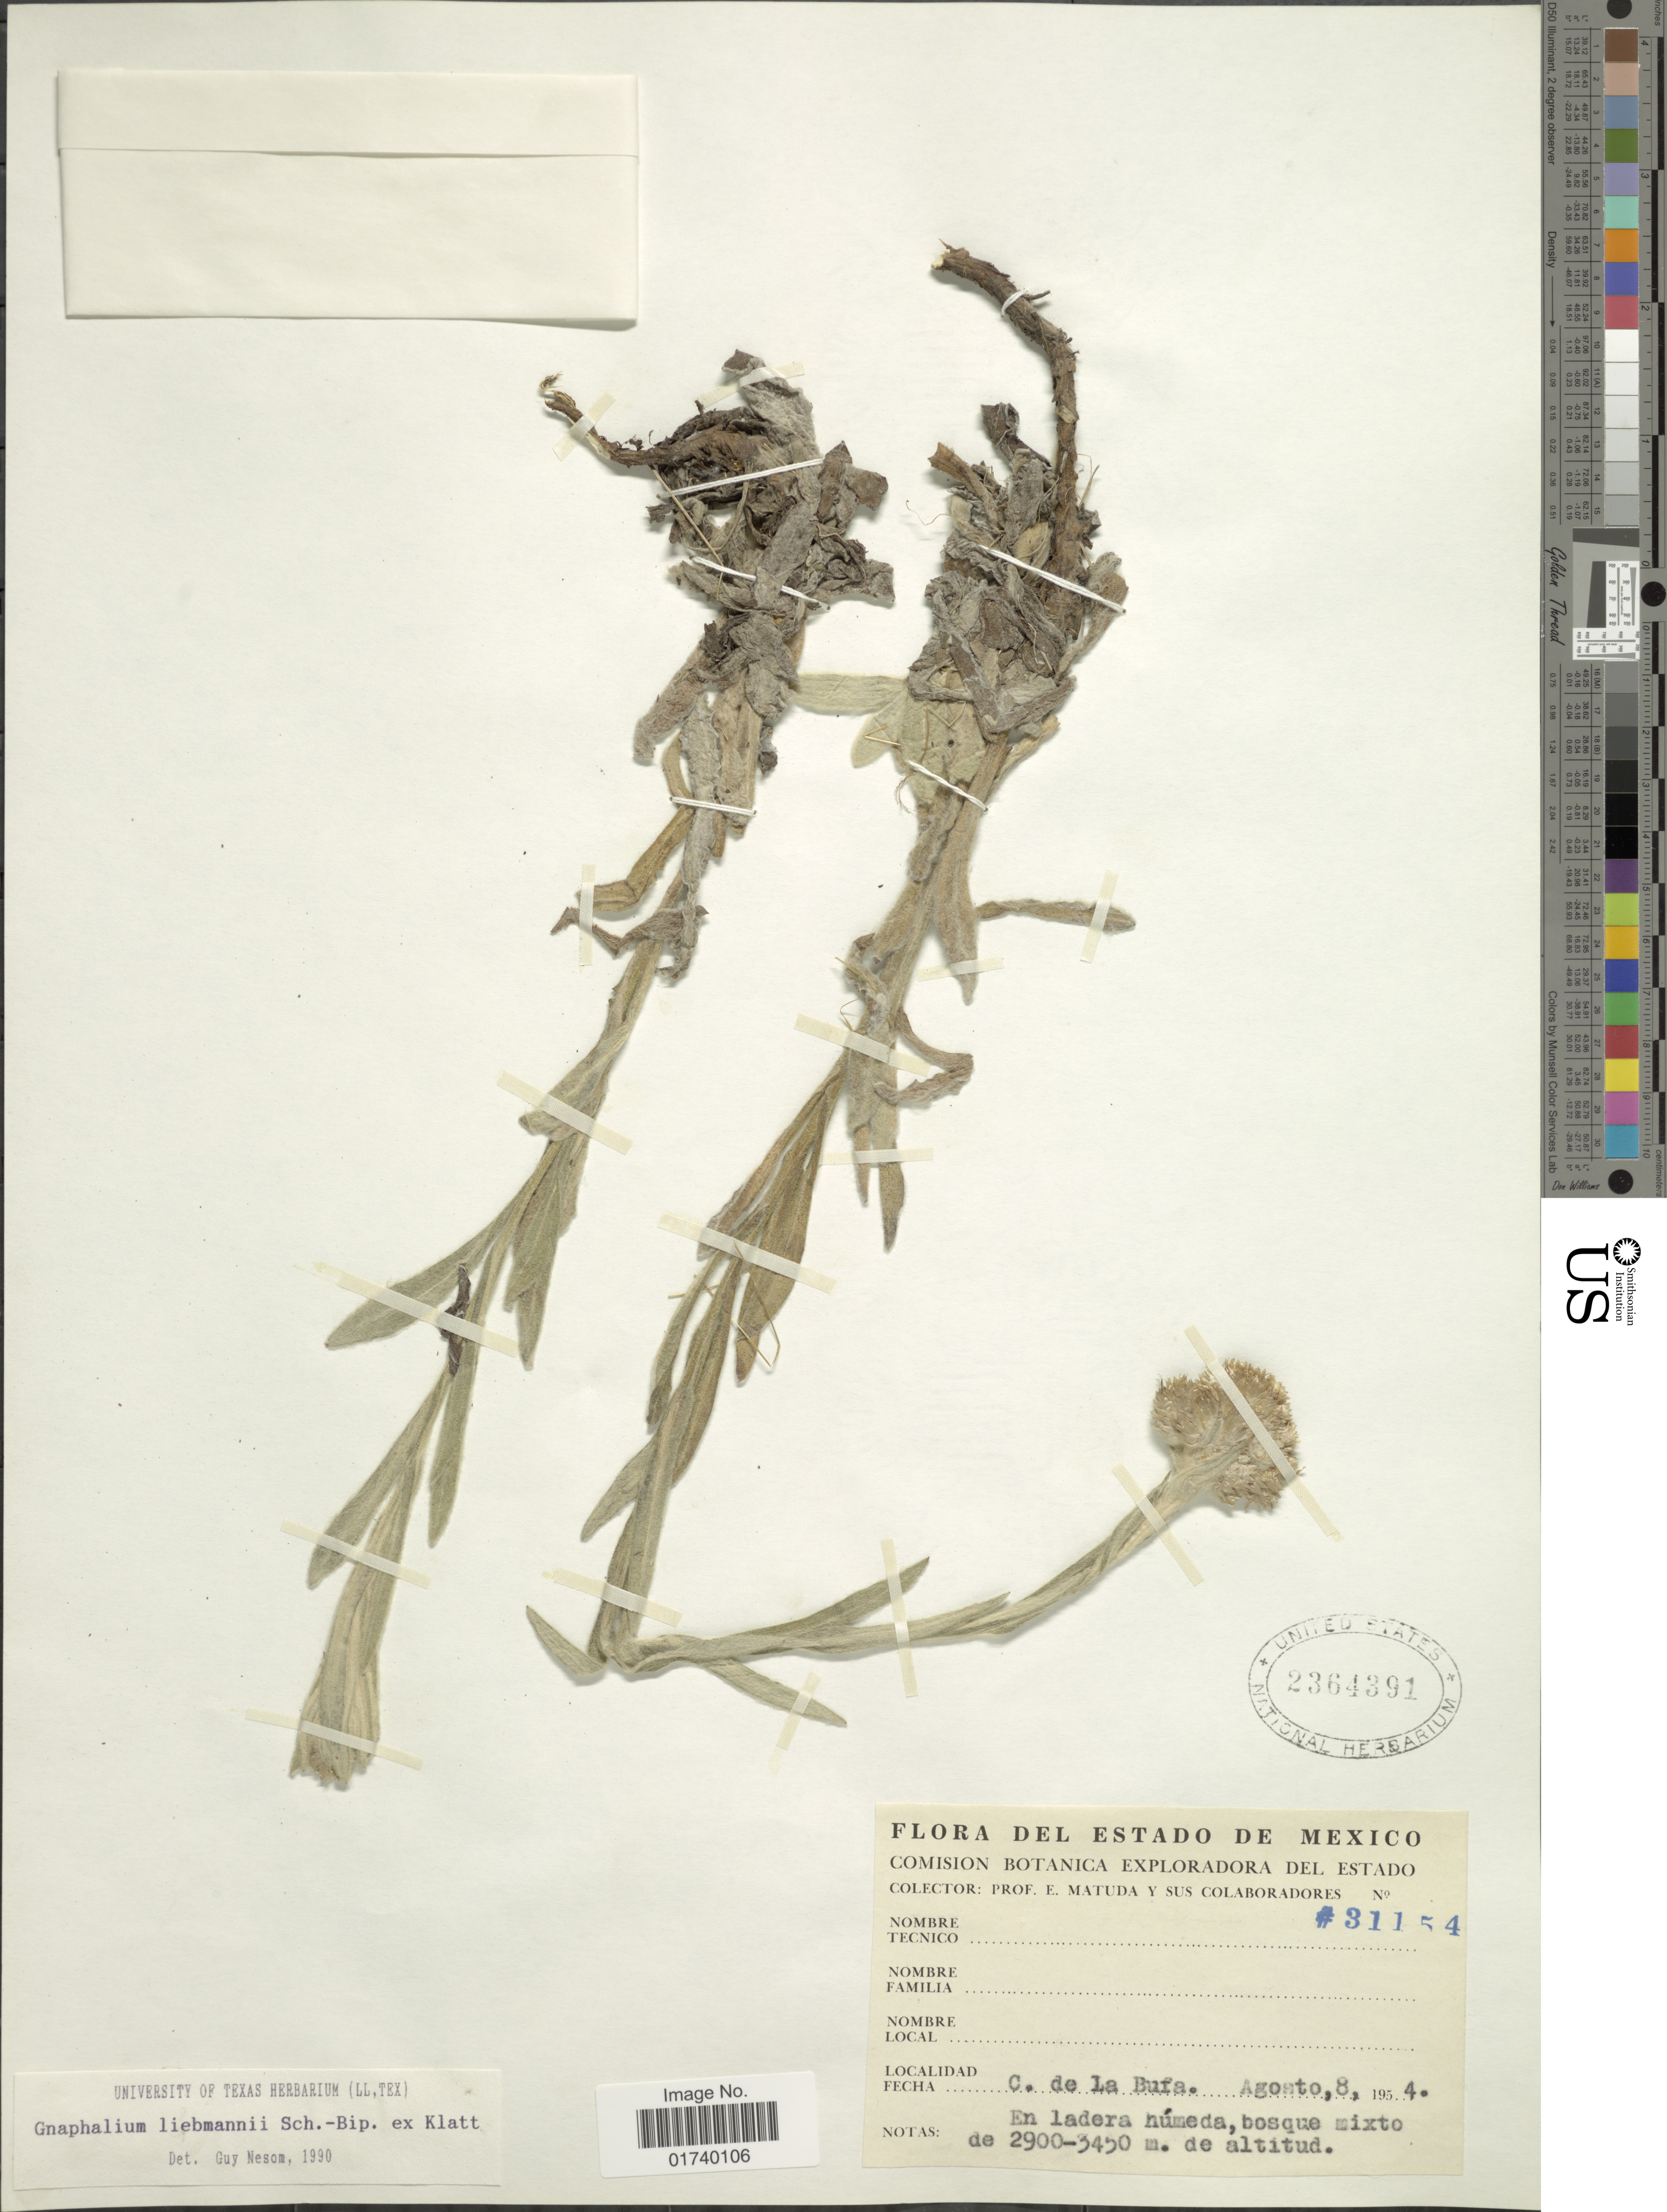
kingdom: Plantae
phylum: Tracheophyta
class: Magnoliopsida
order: Asterales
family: Asteraceae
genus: Pseudognaphalium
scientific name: Pseudognaphalium liebmannii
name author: (Sch. Bip. ex Klatt) Anderb.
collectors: E. Matuda & et al.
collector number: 31154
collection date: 1954-08-08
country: Mexico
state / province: México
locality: C. de La Bufa.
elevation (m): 2900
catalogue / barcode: US 2364391